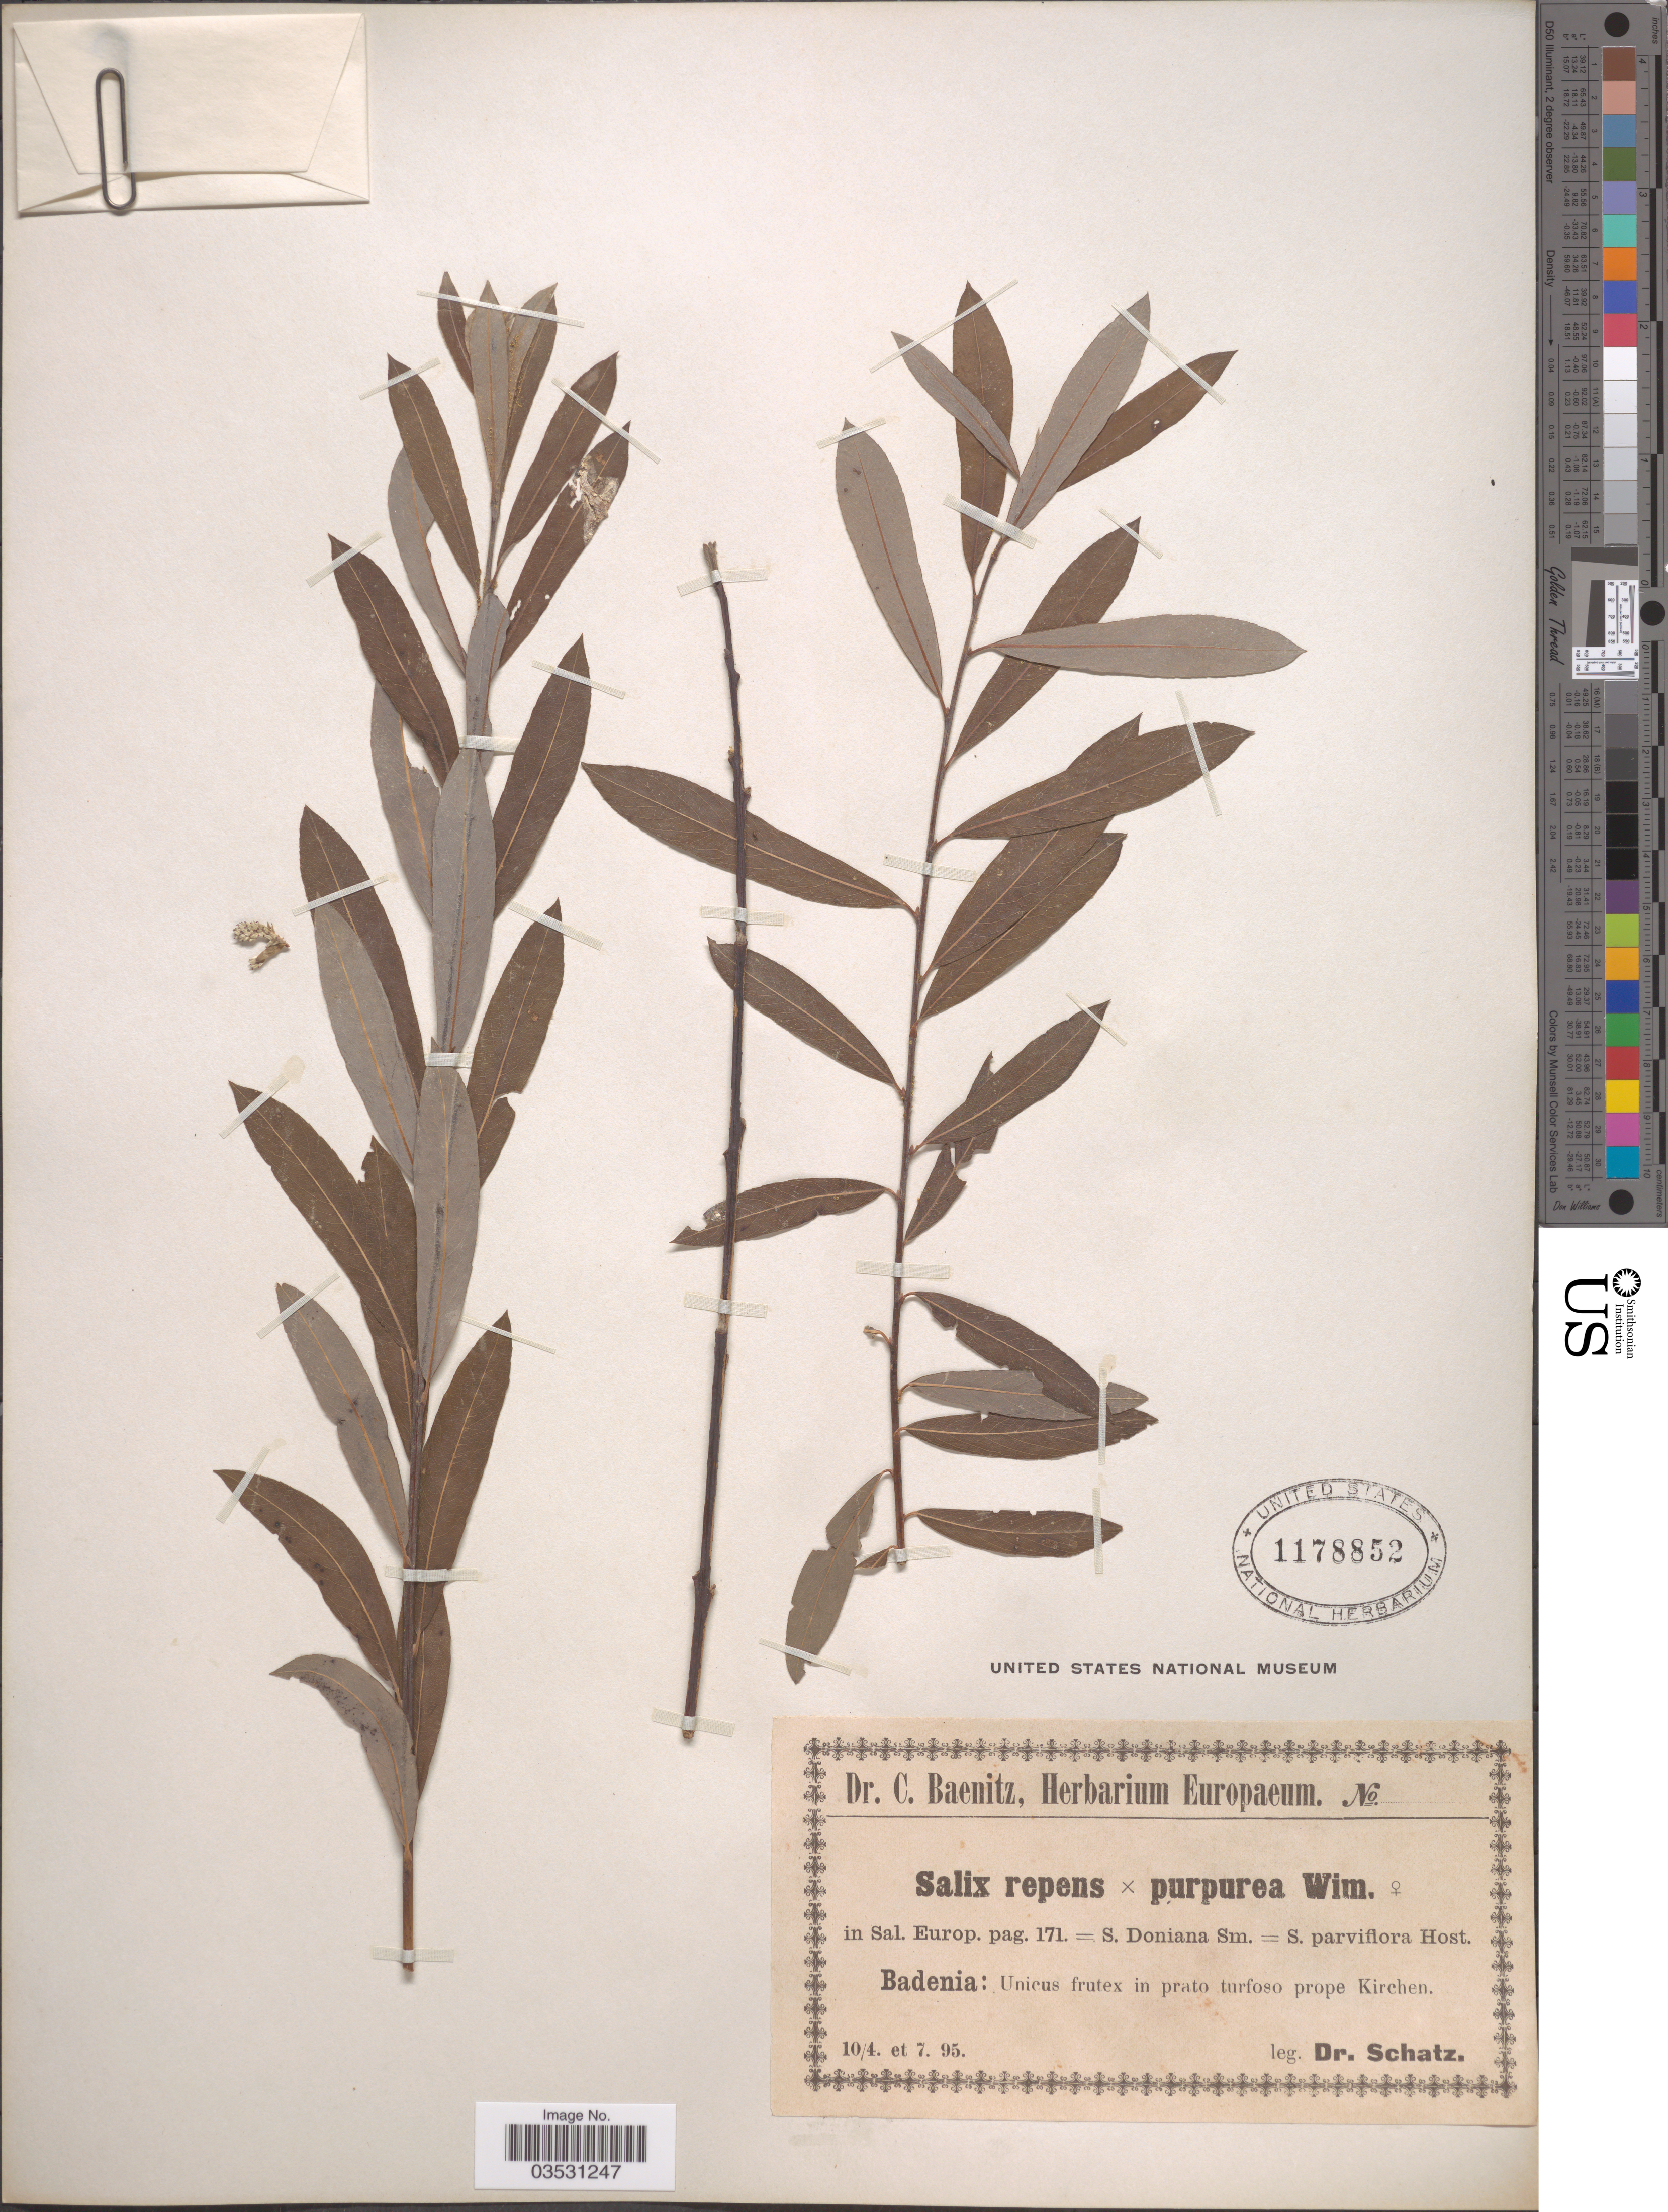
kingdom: Plantae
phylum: Tracheophyta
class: Magnoliopsida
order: Malpighiales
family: Salicaceae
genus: Salix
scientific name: Salix repens x S. purpurea L.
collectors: Schatz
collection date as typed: Transcribed d/m/y: 10/4/95 to /7/95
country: Germany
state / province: Baden-Württemberg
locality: Badenia: Unicus frutex in prato turfoso prope Kirchen.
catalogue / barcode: US 1178852